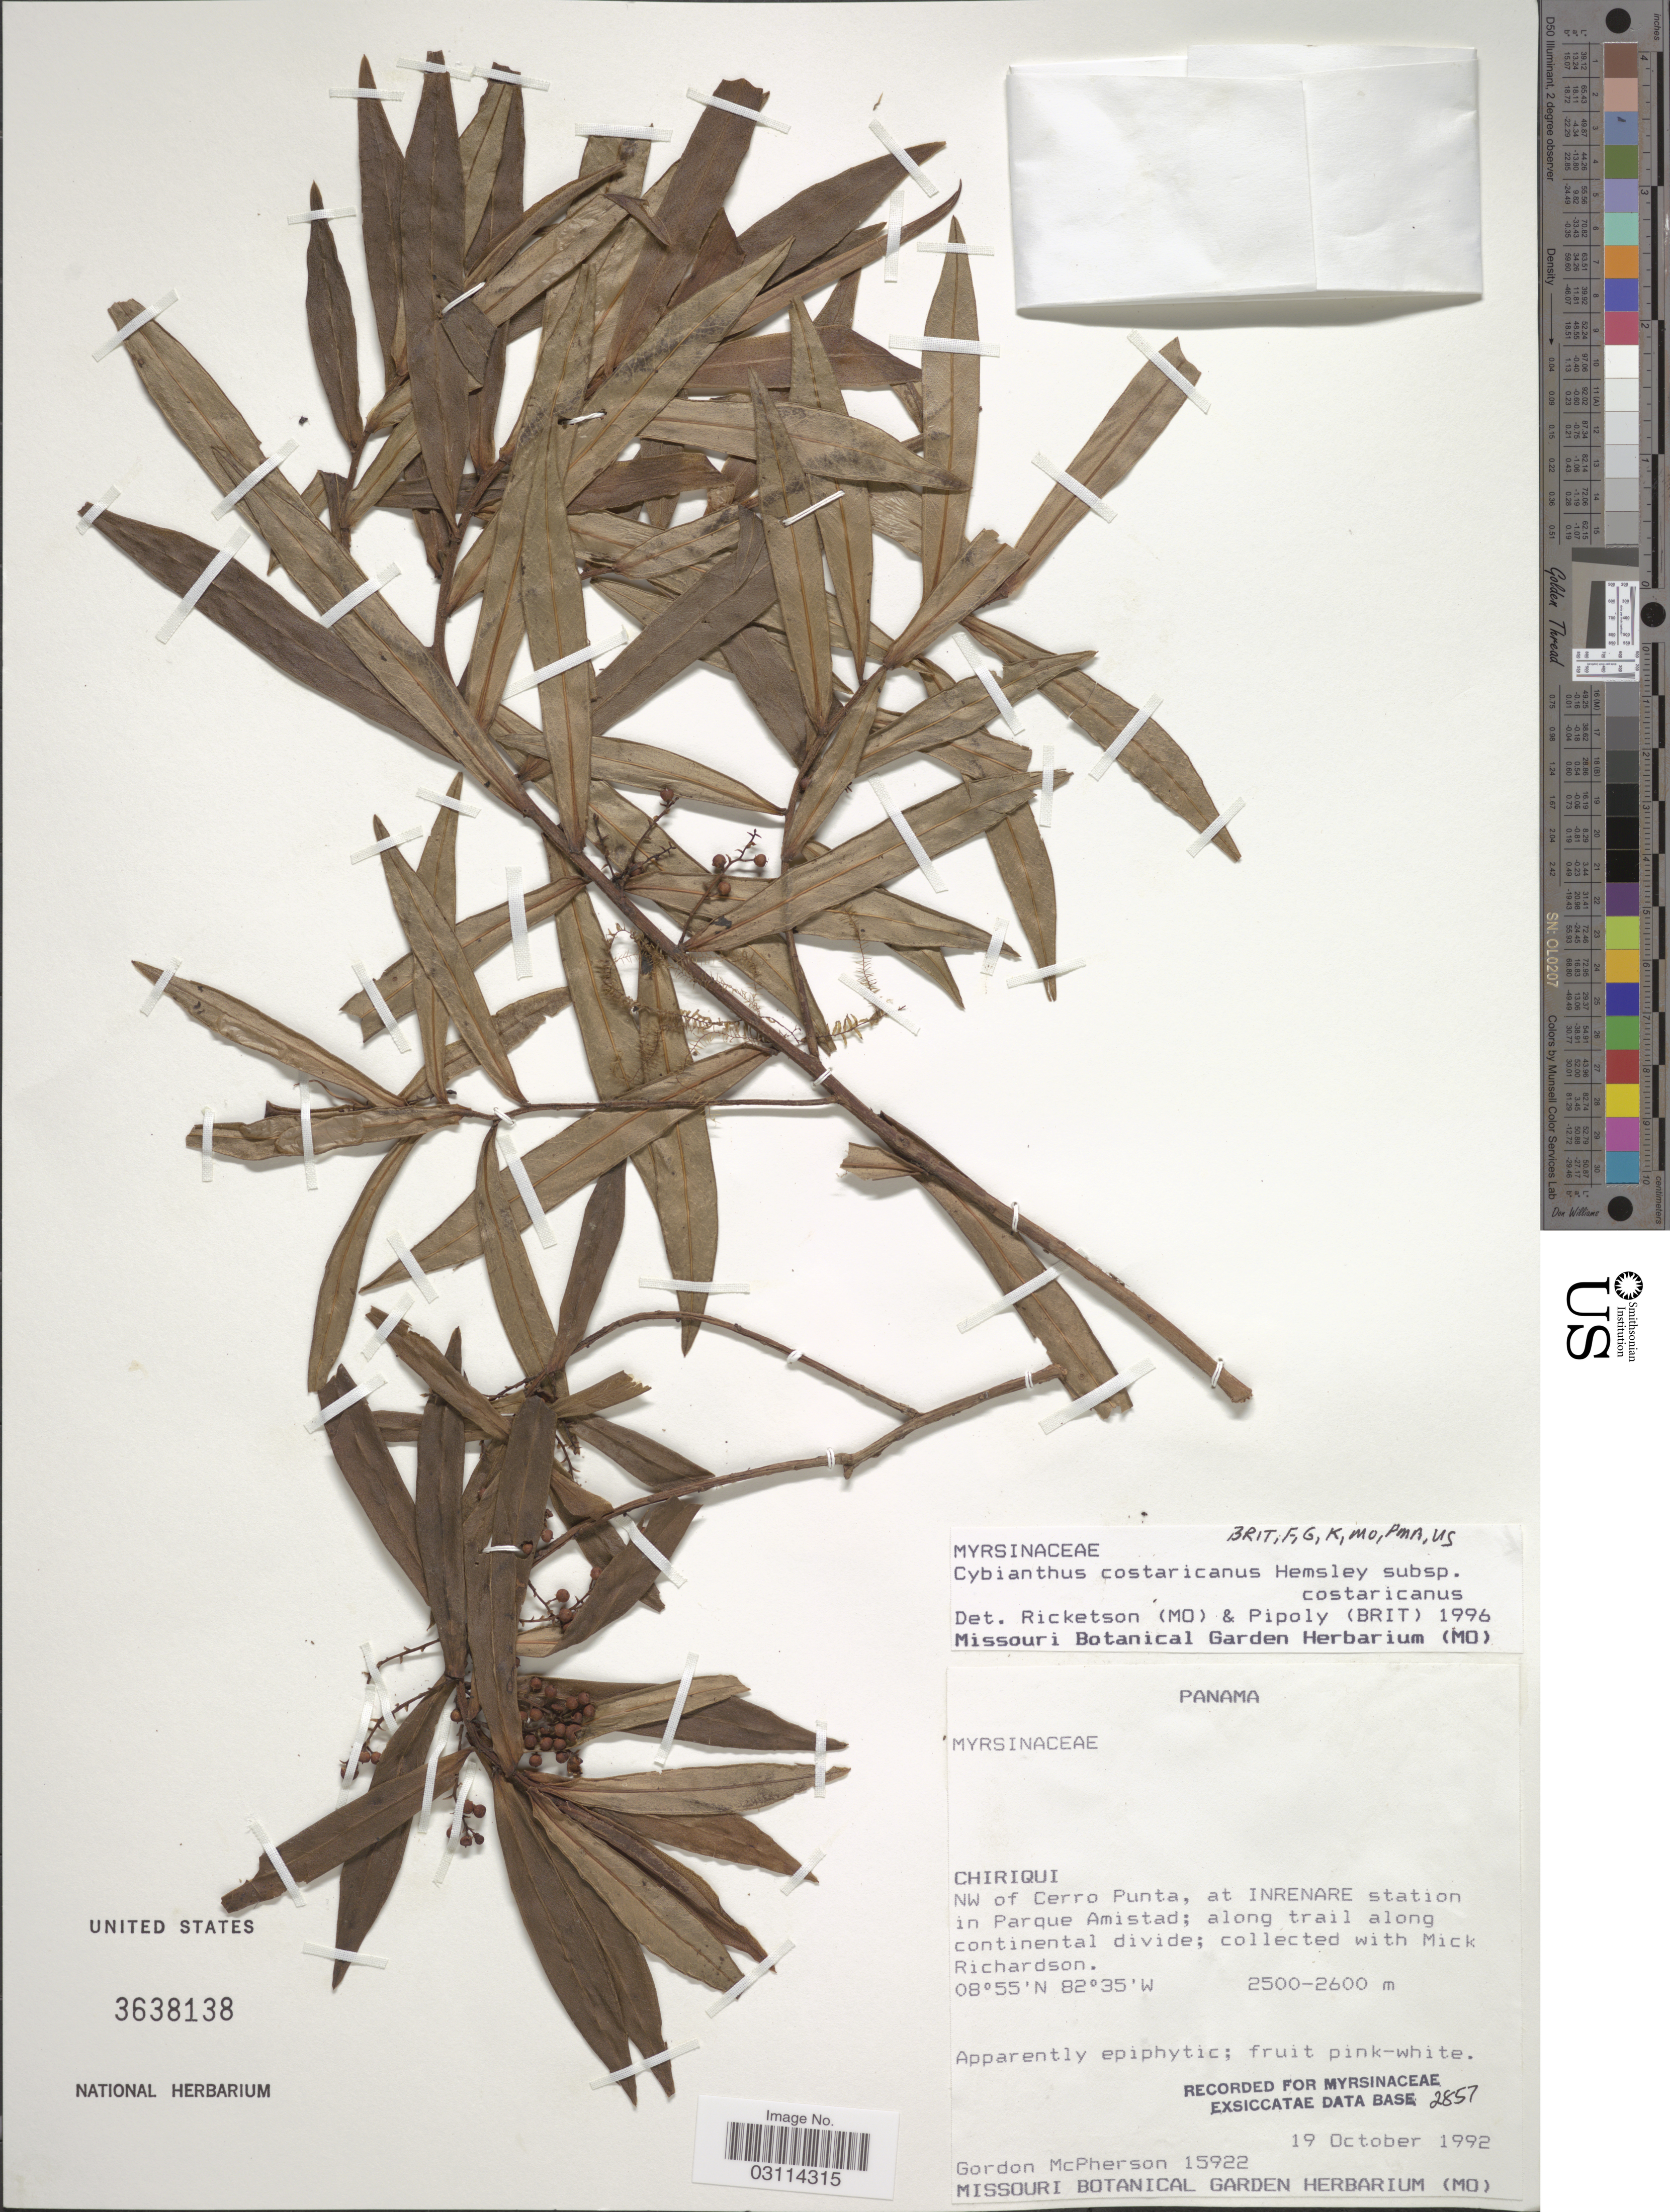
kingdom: Plantae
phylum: Tracheophyta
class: Magnoliopsida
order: Ericales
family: Primulaceae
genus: Cybianthus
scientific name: Cybianthus costaricanus subsp. costaricanus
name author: Hemsl.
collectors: G. McPherson & M. Richardson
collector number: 15922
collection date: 1992-10-19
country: Panama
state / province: Chiriqui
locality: NW of Cerro Punta, at INRENARE station in Parque Amistad; along trail along continental divide.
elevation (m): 2500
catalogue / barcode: US 3638138